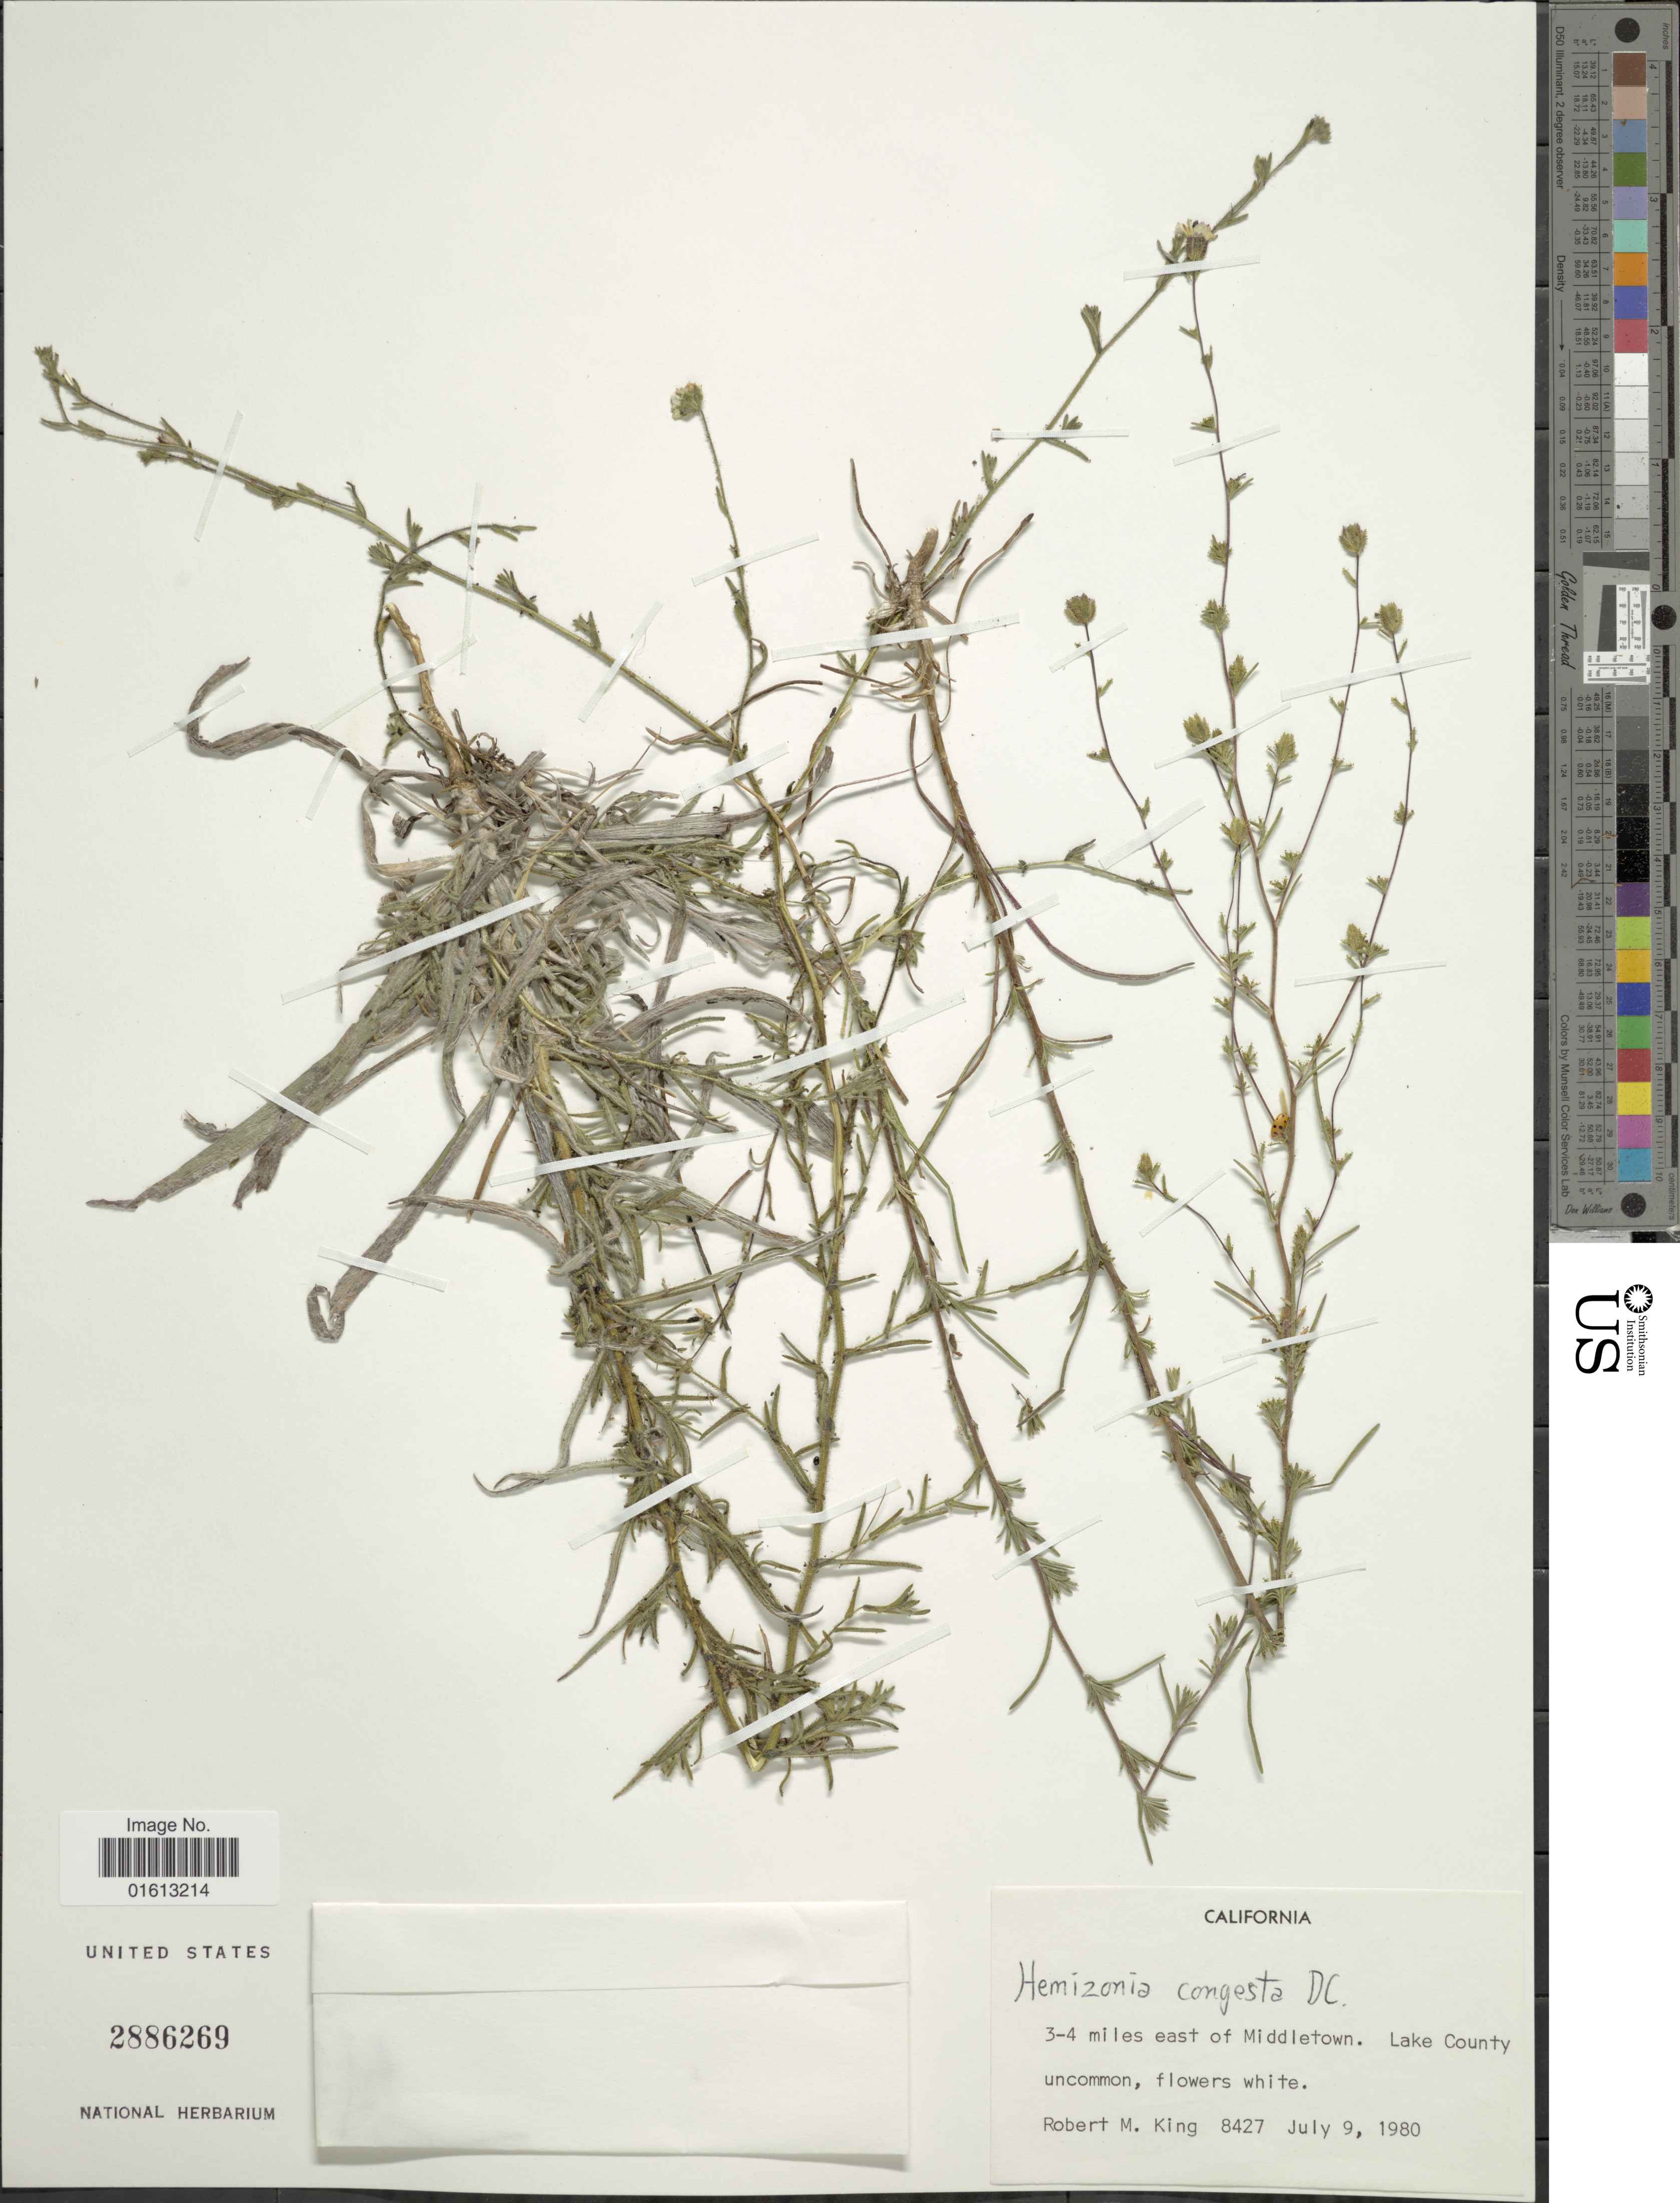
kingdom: Plantae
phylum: Tracheophyta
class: Magnoliopsida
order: Asterales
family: Asteraceae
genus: Hemizonia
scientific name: Hemizonia congesta subsp. luzulaefolia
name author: (DC.) Babc. & H.M. Hall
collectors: R. M. King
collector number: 8427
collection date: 1980-07-09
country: United States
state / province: California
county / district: Lake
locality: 3-4 miles east of Middletown, Lake County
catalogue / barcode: US 2886269